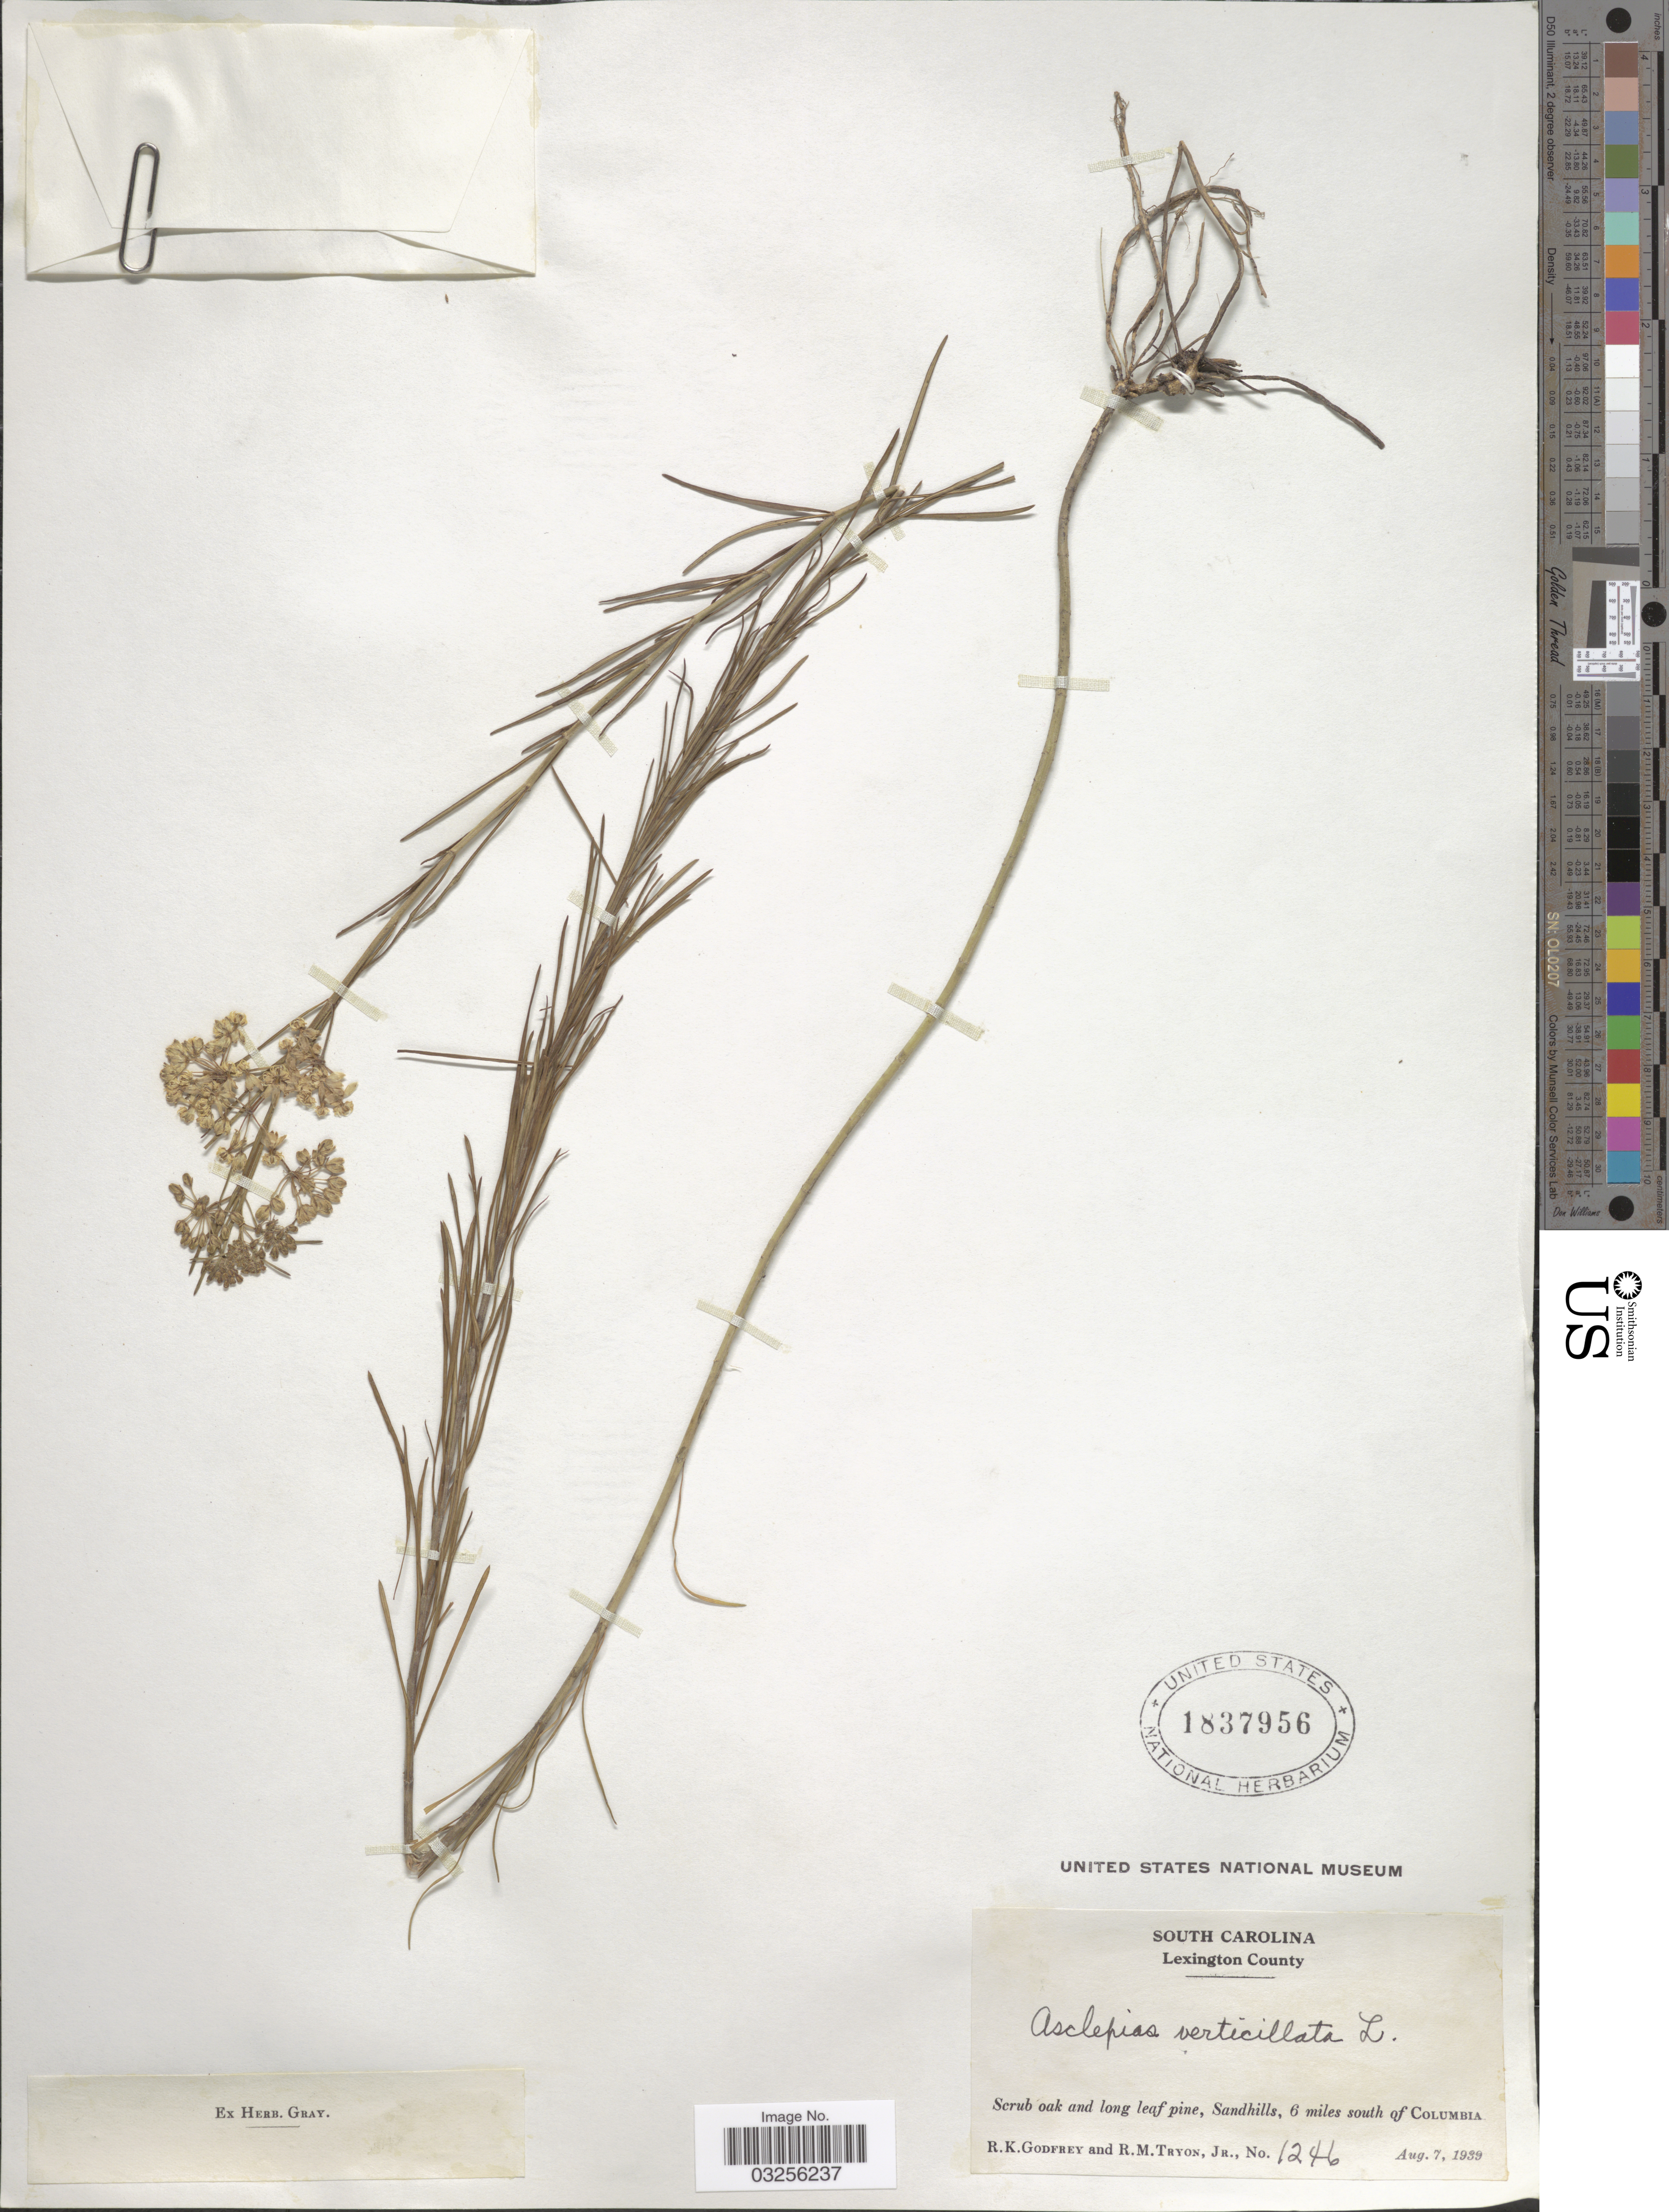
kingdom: Plantae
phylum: Tracheophyta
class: Magnoliopsida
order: Gentianales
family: Apocynaceae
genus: Asclepias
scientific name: Asclepias verticillata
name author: L.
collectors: R. K. Godfrey & R. Tryon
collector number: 1246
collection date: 1939-08-07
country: United States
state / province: South Carolina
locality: Lexington County. Scrub oak and long leaf pine, Sandhills, 6 miles south of Columbia.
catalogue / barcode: US 1837956